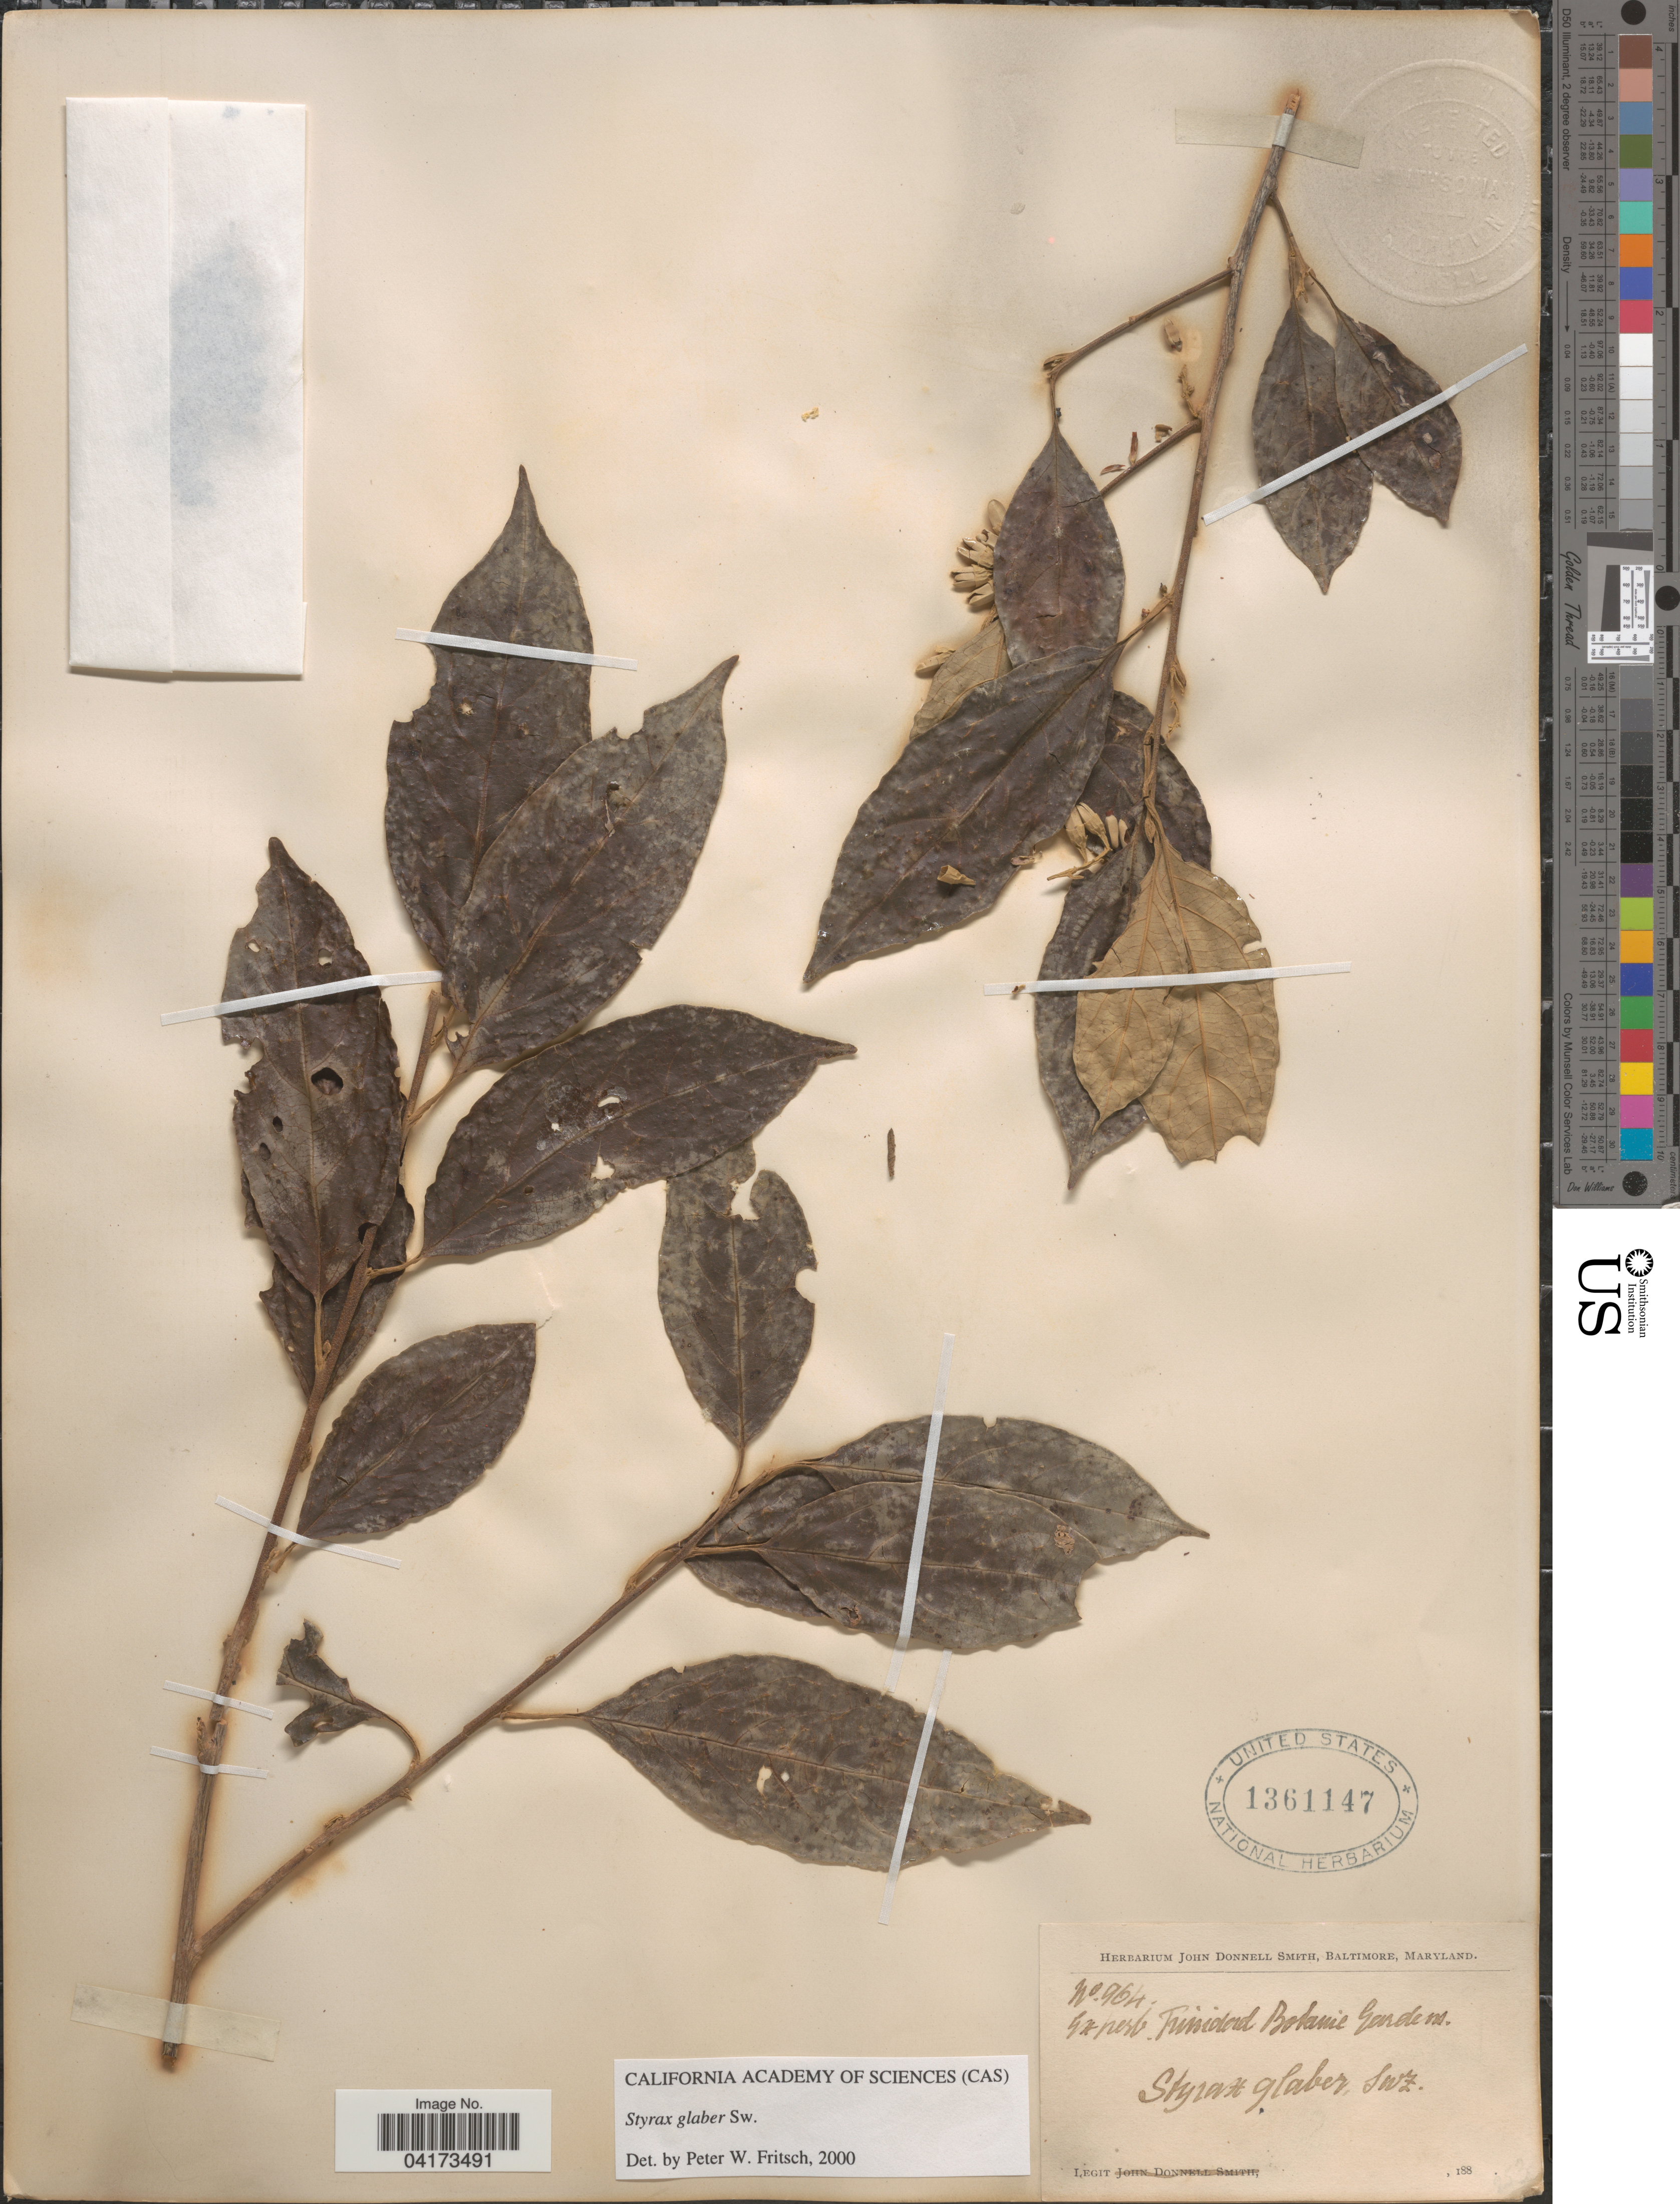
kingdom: Plantae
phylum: Tracheophyta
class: Magnoliopsida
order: Ericales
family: Styracaceae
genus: Styrax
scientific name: Styrax glaber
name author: Sw.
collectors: ex herb. Bot. Gard. Trinidad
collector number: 964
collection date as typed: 188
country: Trinidad and Tobago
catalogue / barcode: US 1361147